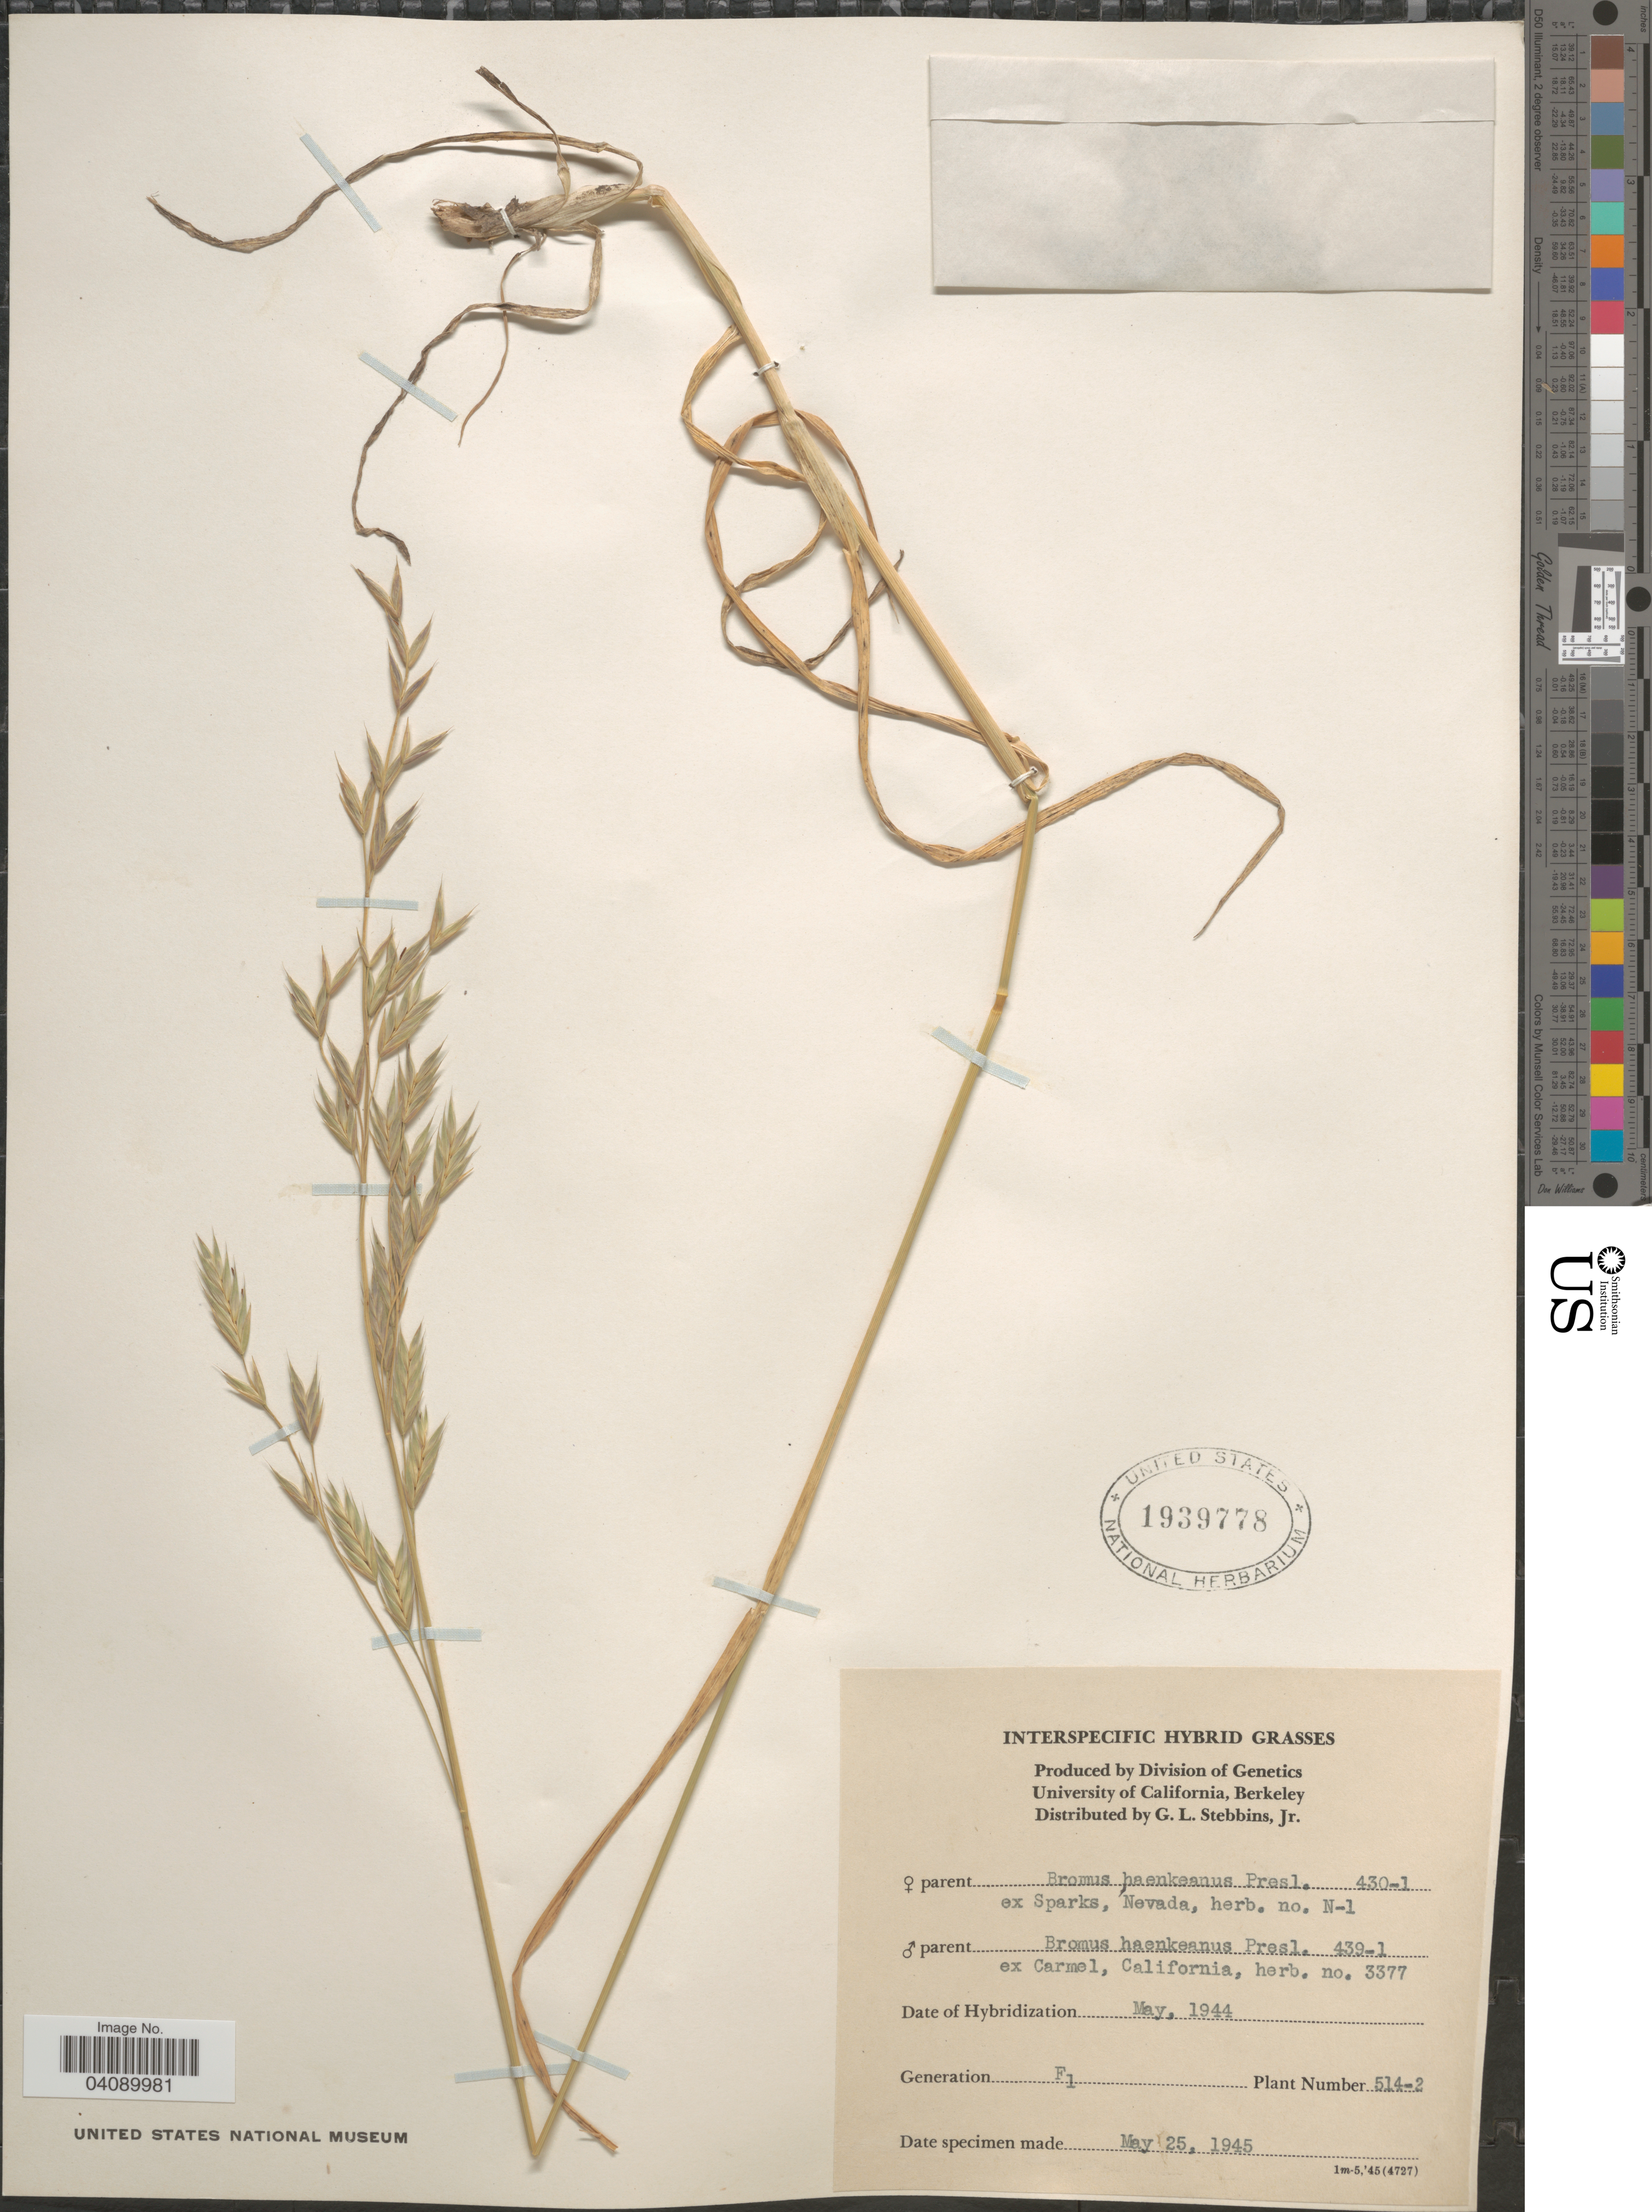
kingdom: Plantae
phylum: Tracheophyta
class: Liliopsida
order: Poales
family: Poaceae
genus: Bromus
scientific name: Bromus sp.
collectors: G. L. Stebbins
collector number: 514-2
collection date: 1945-05-25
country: United States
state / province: California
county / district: Alameda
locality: University of California, Berkeley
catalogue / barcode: US 1939778